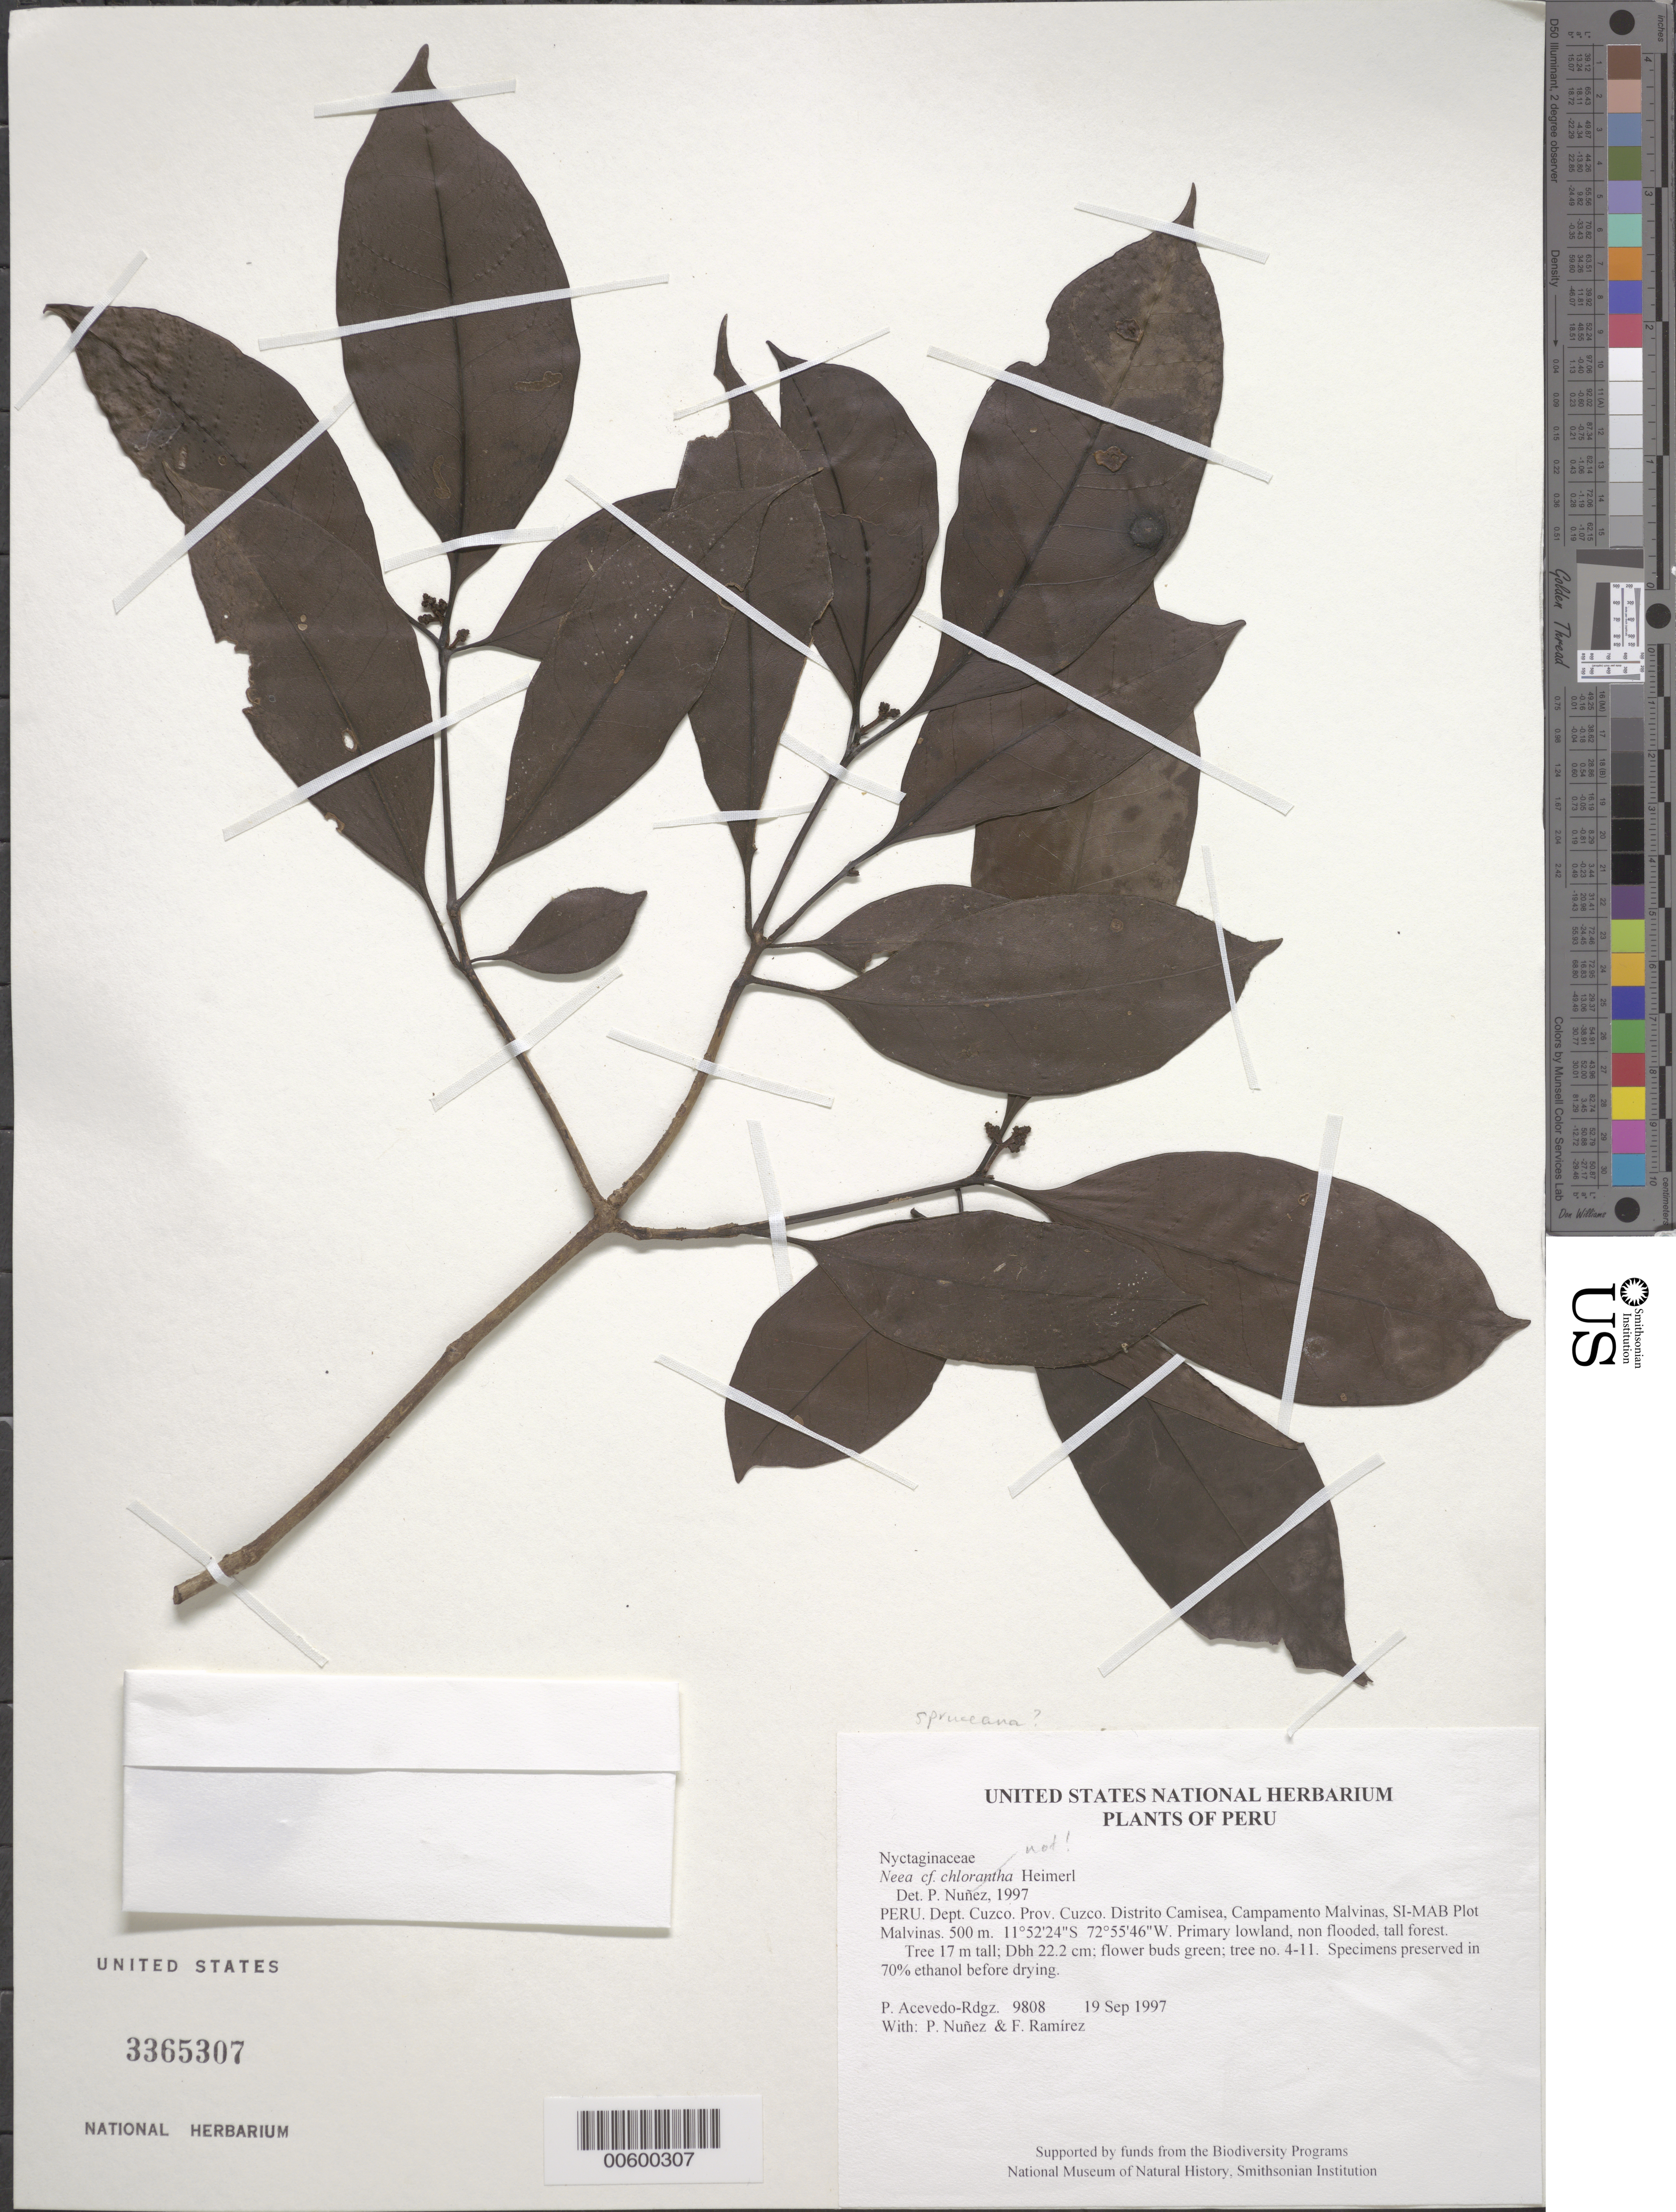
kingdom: Plantae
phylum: Tracheophyta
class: Magnoliopsida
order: Caryophyllales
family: Nyctaginaceae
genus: Neea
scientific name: Neea chlorantha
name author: Heimerl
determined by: Nuñez V., Percy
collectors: P. Acevedo-Rodr., P. Nuñez V. & F. Ramirez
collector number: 9808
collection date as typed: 19 Sep 1997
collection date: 1997-09-19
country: Peru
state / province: Cusco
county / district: Cusco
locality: Distrito Camisea, Campamento Malvinas, SI-MAB Plot Malvinas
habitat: Primary lowland, non flooded, tall forest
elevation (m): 500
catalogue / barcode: US 3365307